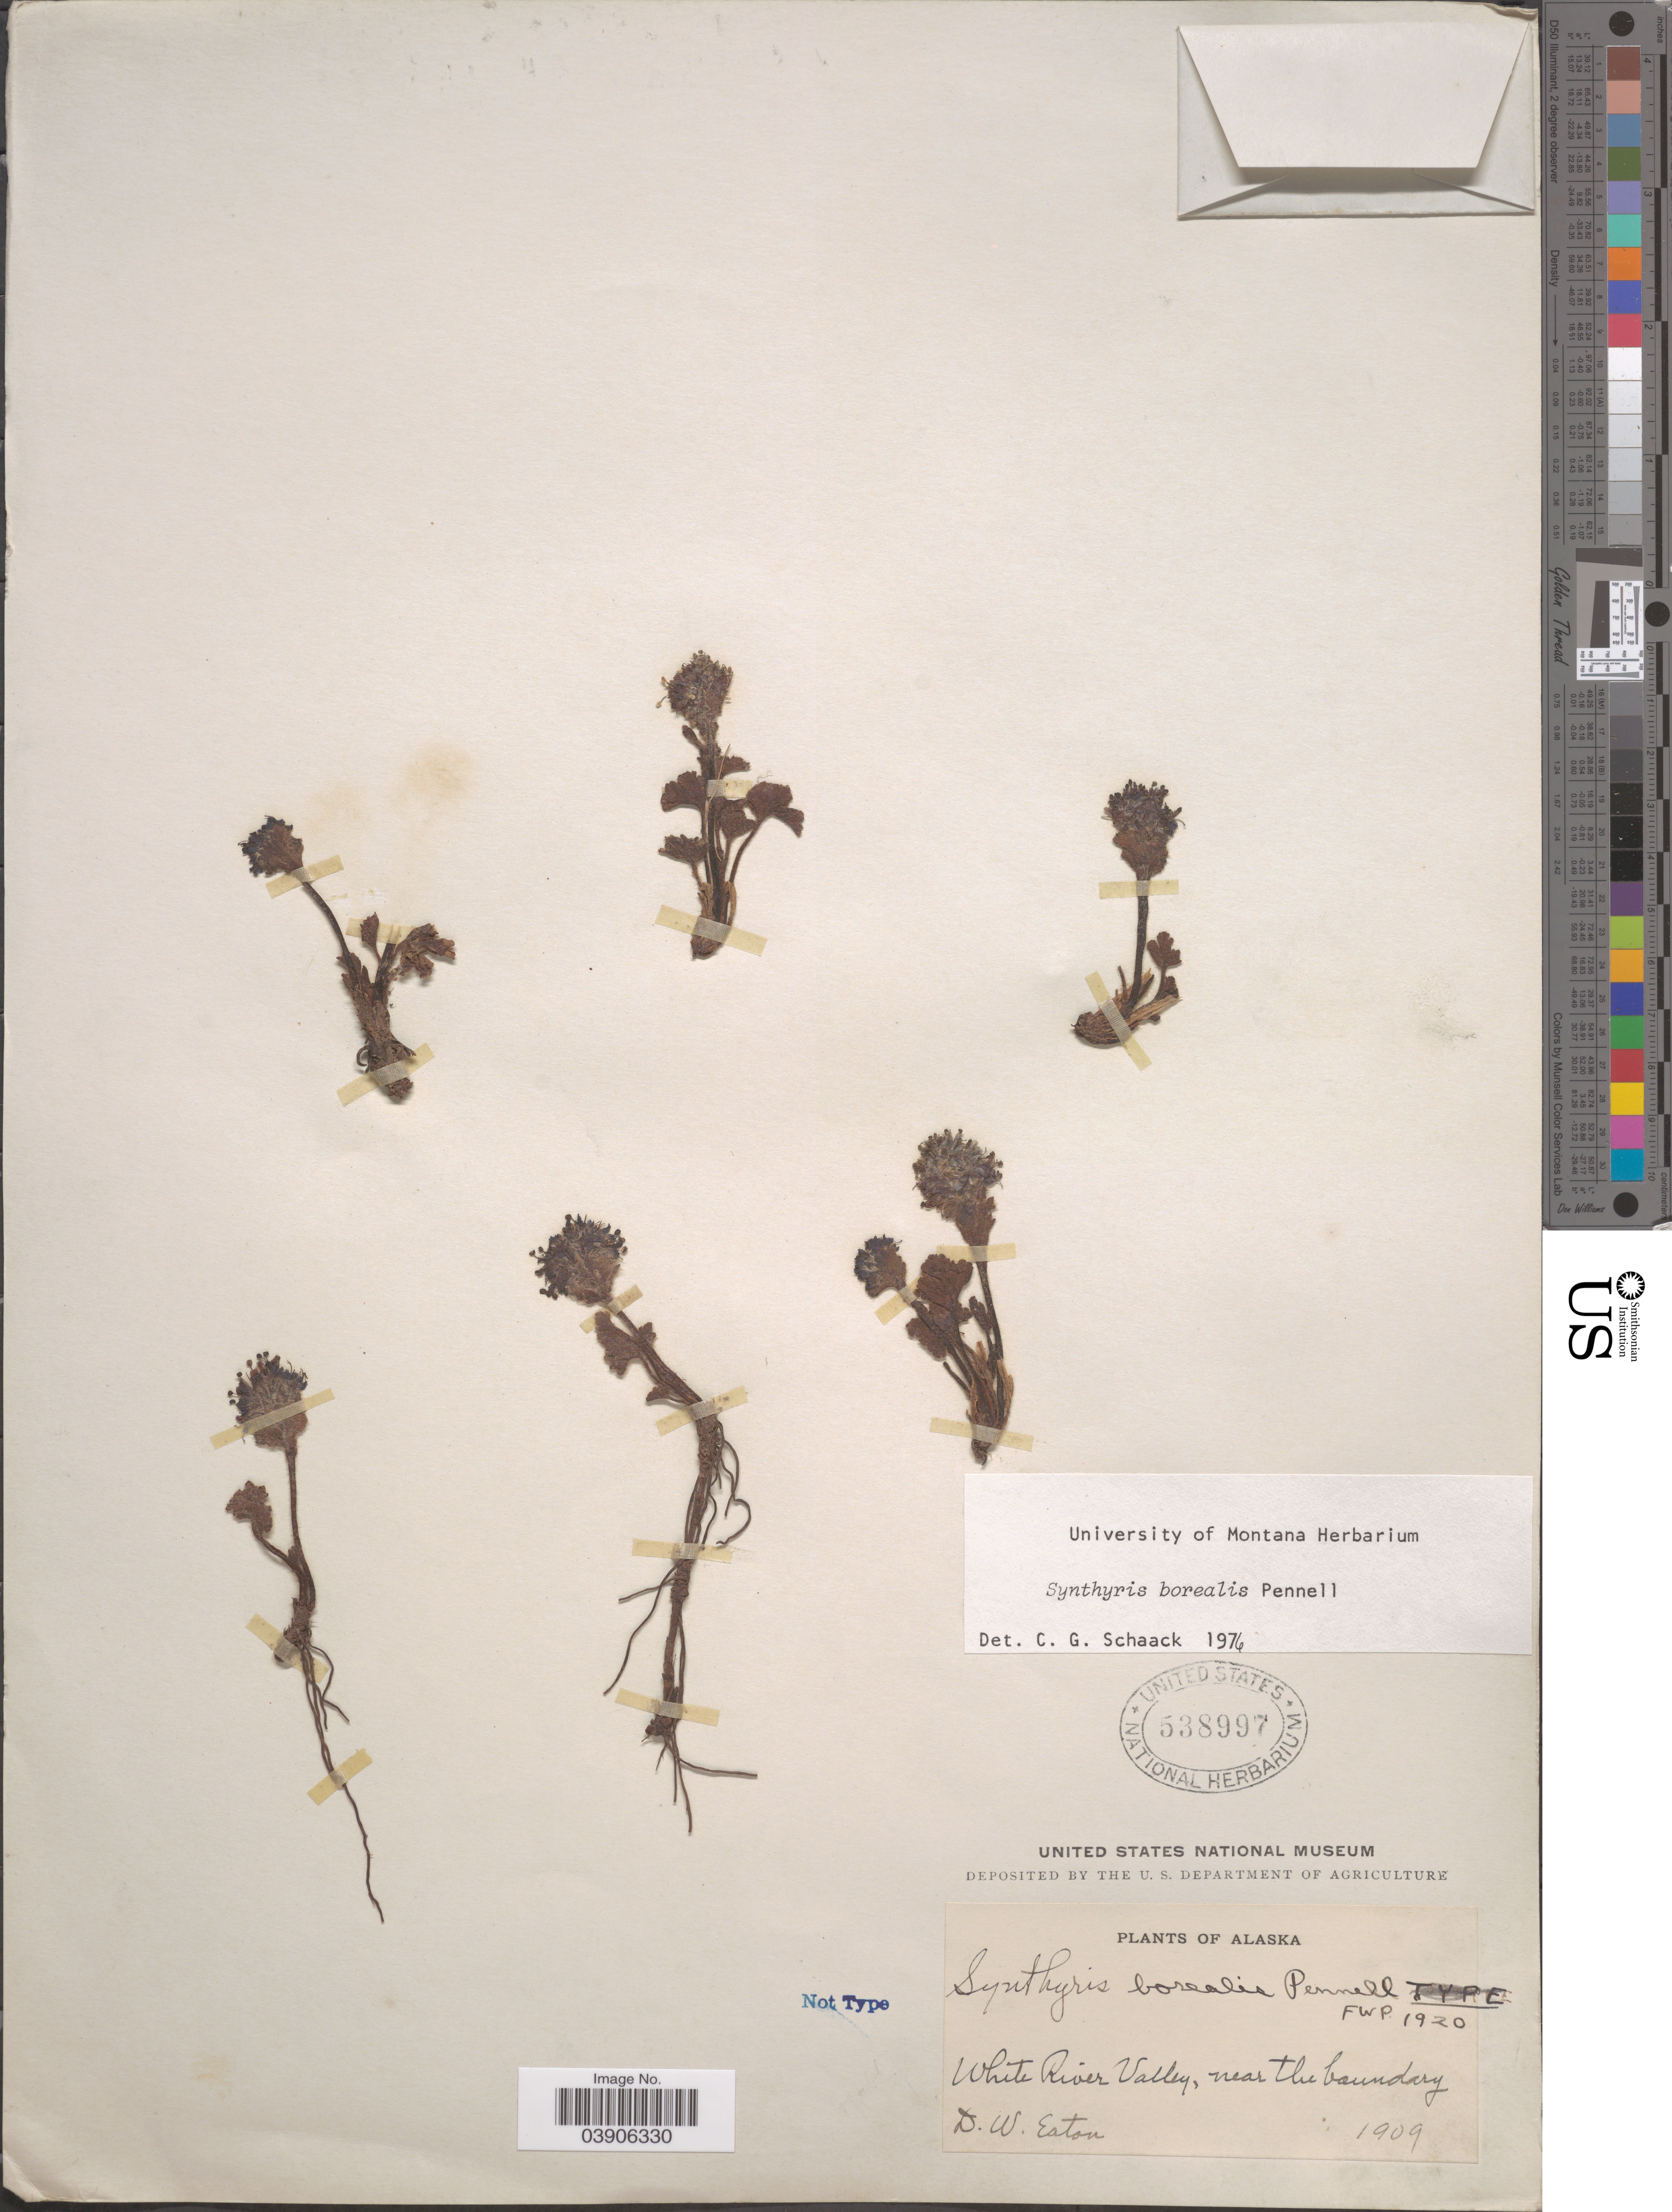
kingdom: Plantae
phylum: Tracheophyta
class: Magnoliopsida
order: Lamiales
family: Plantaginaceae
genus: Synthyris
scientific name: Synthyris borealis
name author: Pennell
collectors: D. Eaton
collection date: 1909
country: United States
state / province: Alaska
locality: White River Valley, near the boundary.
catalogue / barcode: US 538997